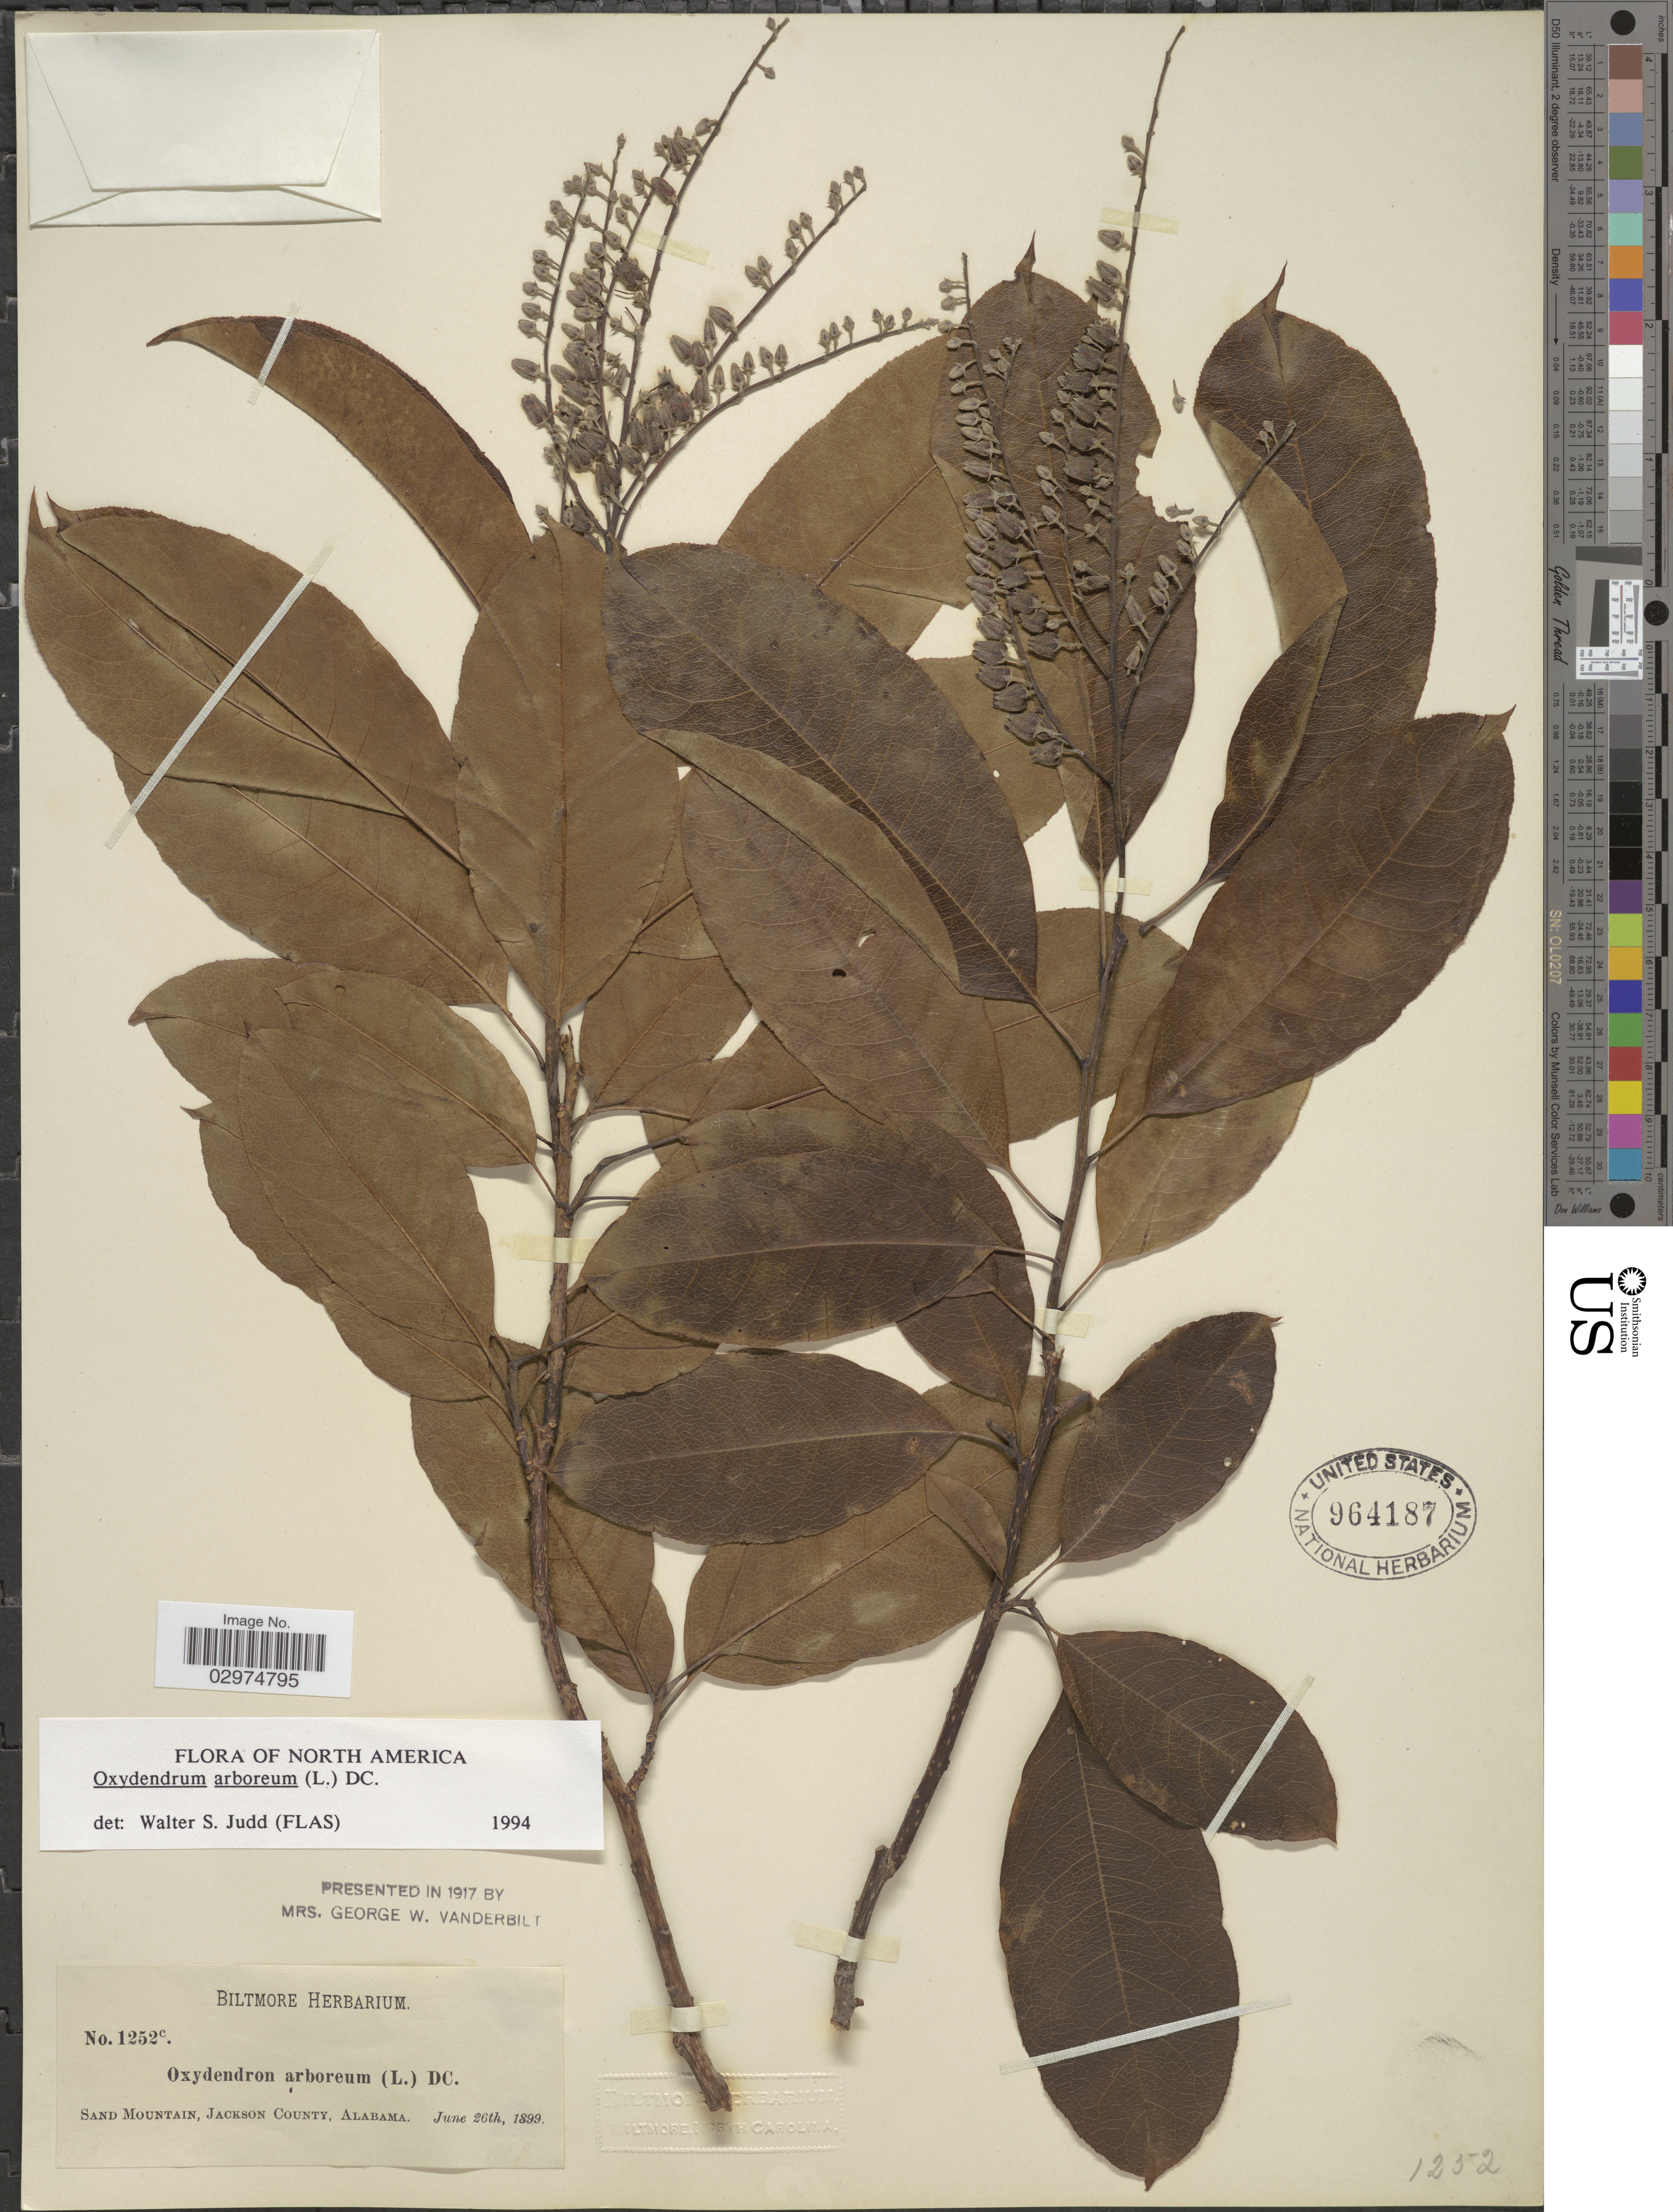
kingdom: Plantae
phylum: Tracheophyta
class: Magnoliopsida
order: Ericales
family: Ericaceae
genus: Oxydendrum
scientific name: Oxydendrum arboreum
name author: (L.) DC.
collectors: ex herb. Biltmore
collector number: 1252c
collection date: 1899-06-26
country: United States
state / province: Alabama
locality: Sand Mountain, Jackson County.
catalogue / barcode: US 964187